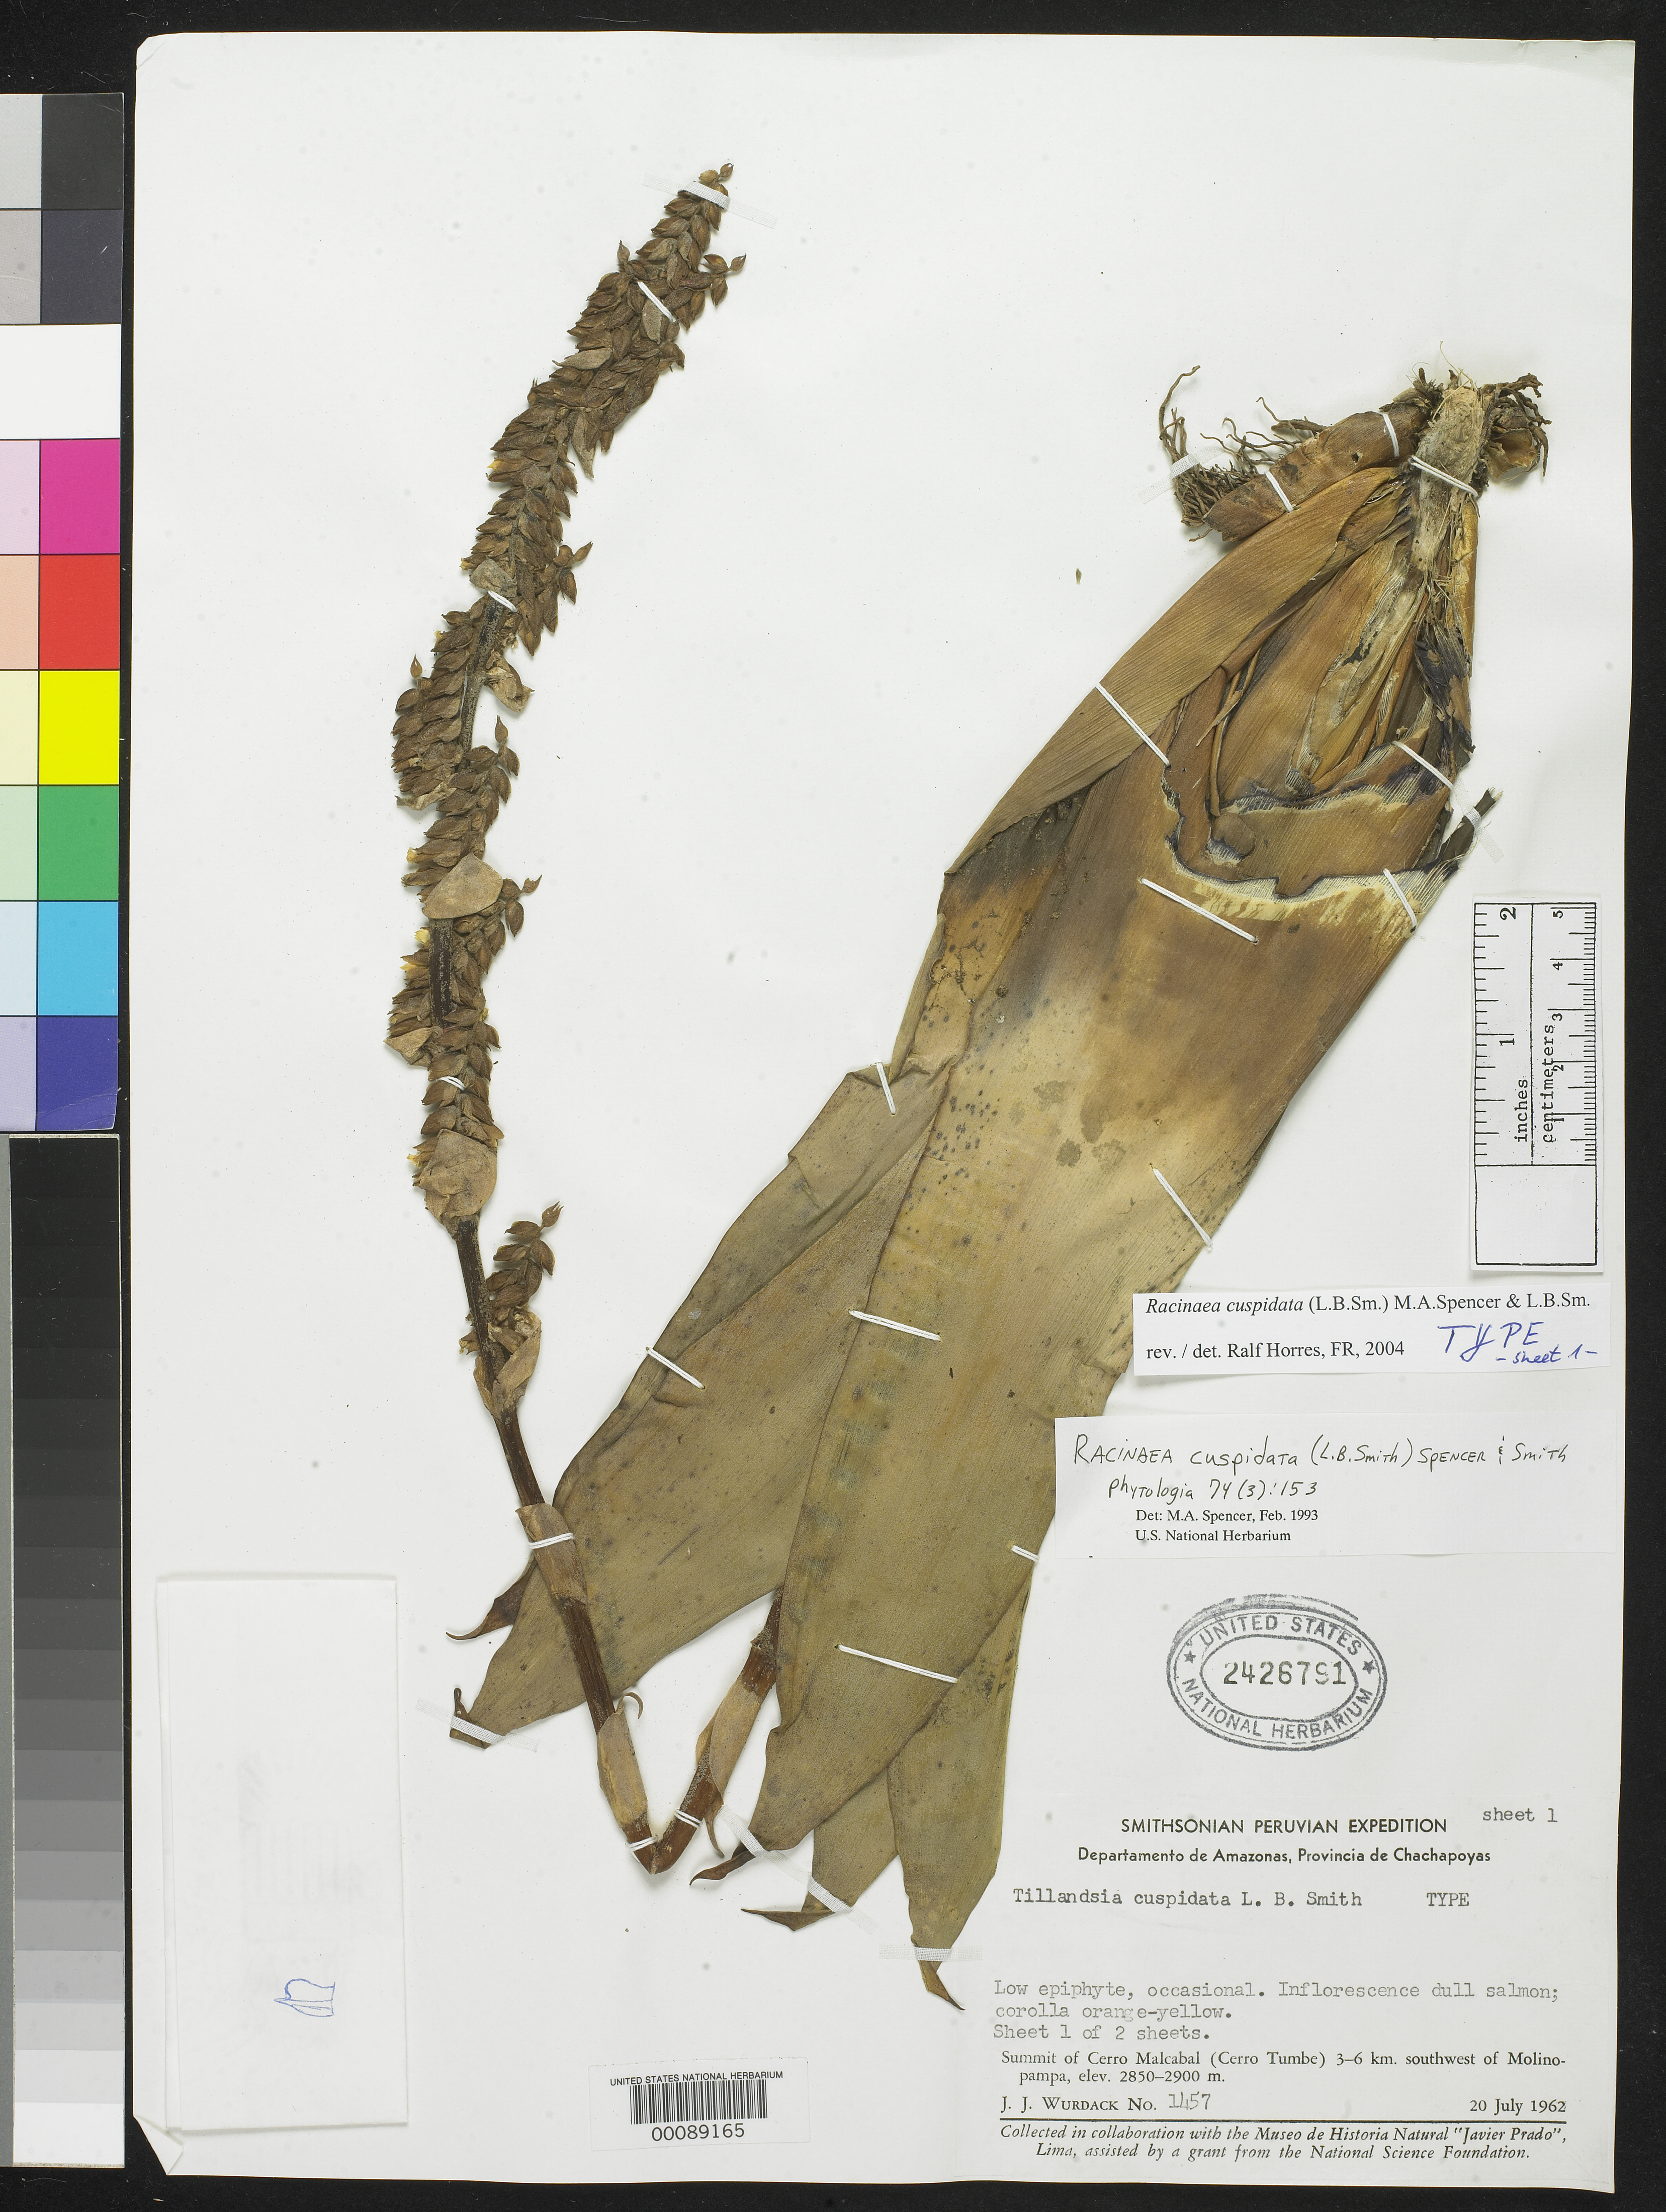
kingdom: Plantae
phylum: Tracheophyta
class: Liliopsida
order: Poales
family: Bromeliaceae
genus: Tillandsia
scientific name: Tillandsia cuspidata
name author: L.B. Sm.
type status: Holotype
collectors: J. J. Wurdack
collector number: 1457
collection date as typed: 20 Jul 1962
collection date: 1962-07-20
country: Peru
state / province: Amazonas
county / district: Chachapoyas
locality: summit of Cerro Malcabal (Cerro Tumbe), 3 - 6 km SW of Molinopampa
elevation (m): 2850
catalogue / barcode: US 2426791